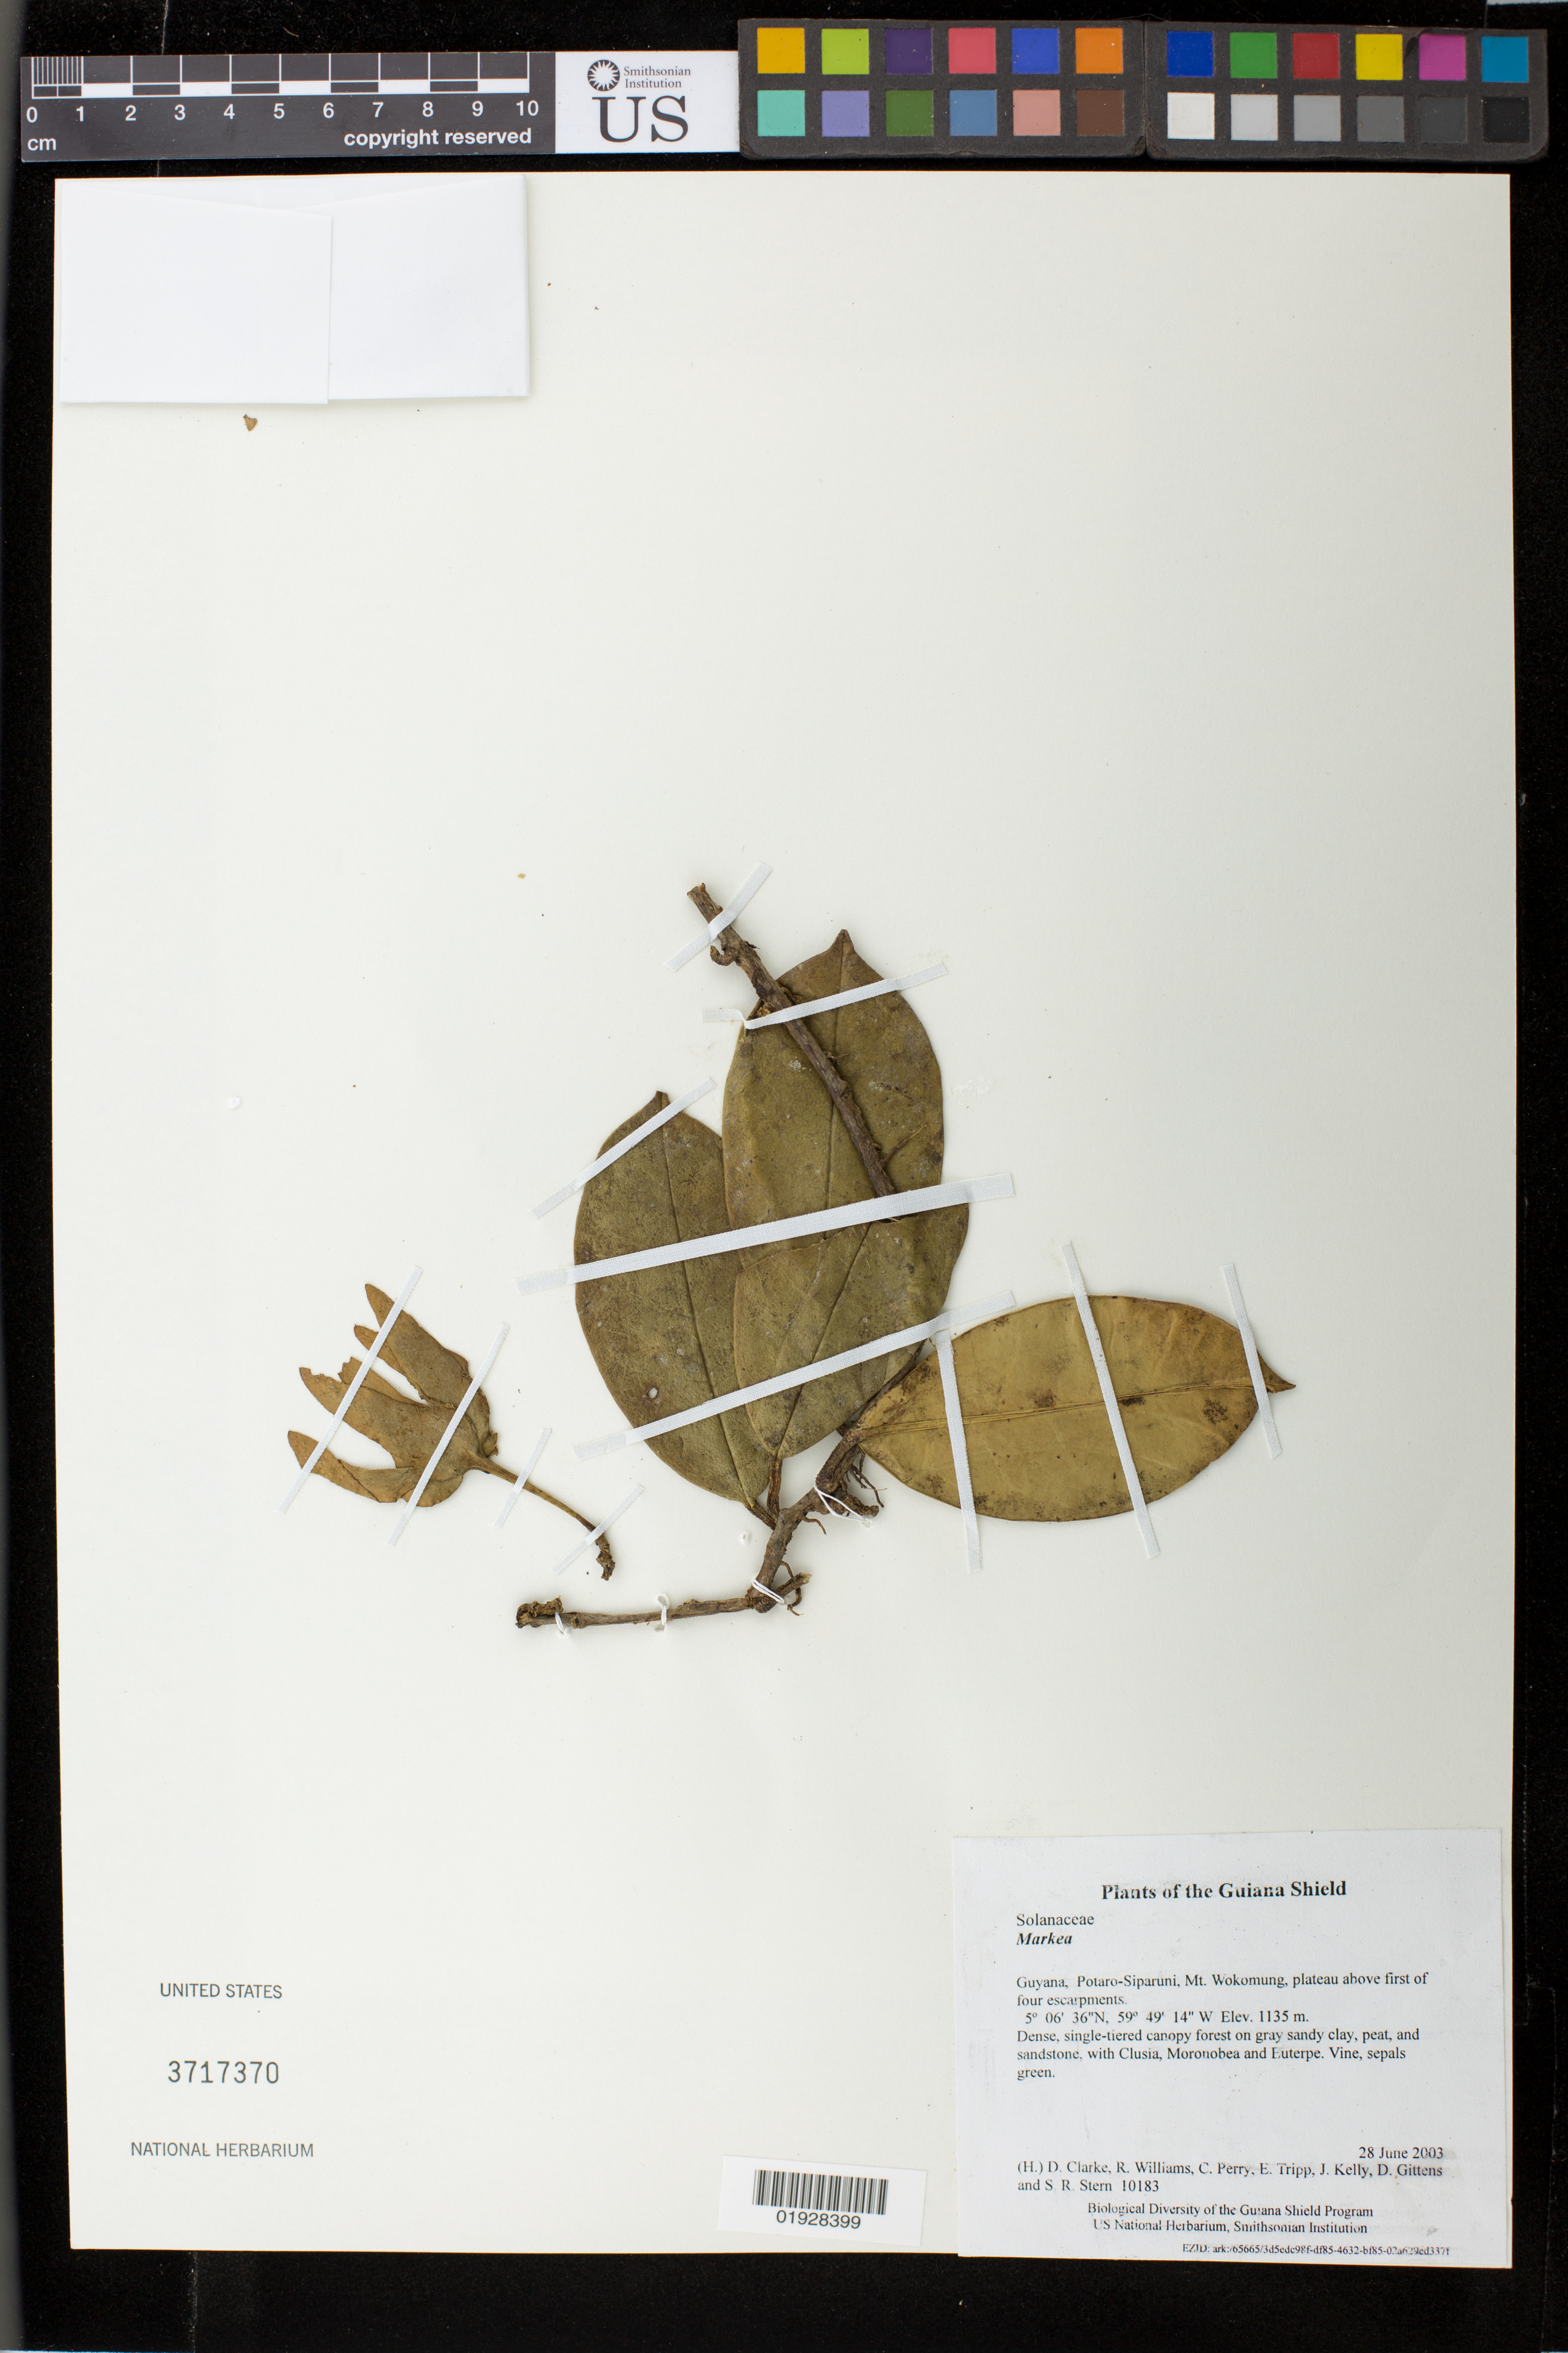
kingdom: Plantae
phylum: Tracheophyta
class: Magnoliopsida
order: Solanales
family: Solanaceae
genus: Markea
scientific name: Markea sp.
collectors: H. D. Clarke, R. Williams, C. Perry, E. Tripp, J. Kelly, D. Gittens & S. R. Stern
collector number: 10183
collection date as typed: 28 June 2003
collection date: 2003-06-28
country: Guyana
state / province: Potaro-Siparuni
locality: Mt. Wokomung, plateau above first of four escarpments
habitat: Dense, single-tiered canopy forest on gray sandy clay, peat, and sandstone, with Clusia, Moronobea and Euterpe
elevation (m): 1135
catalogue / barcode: US 3717370